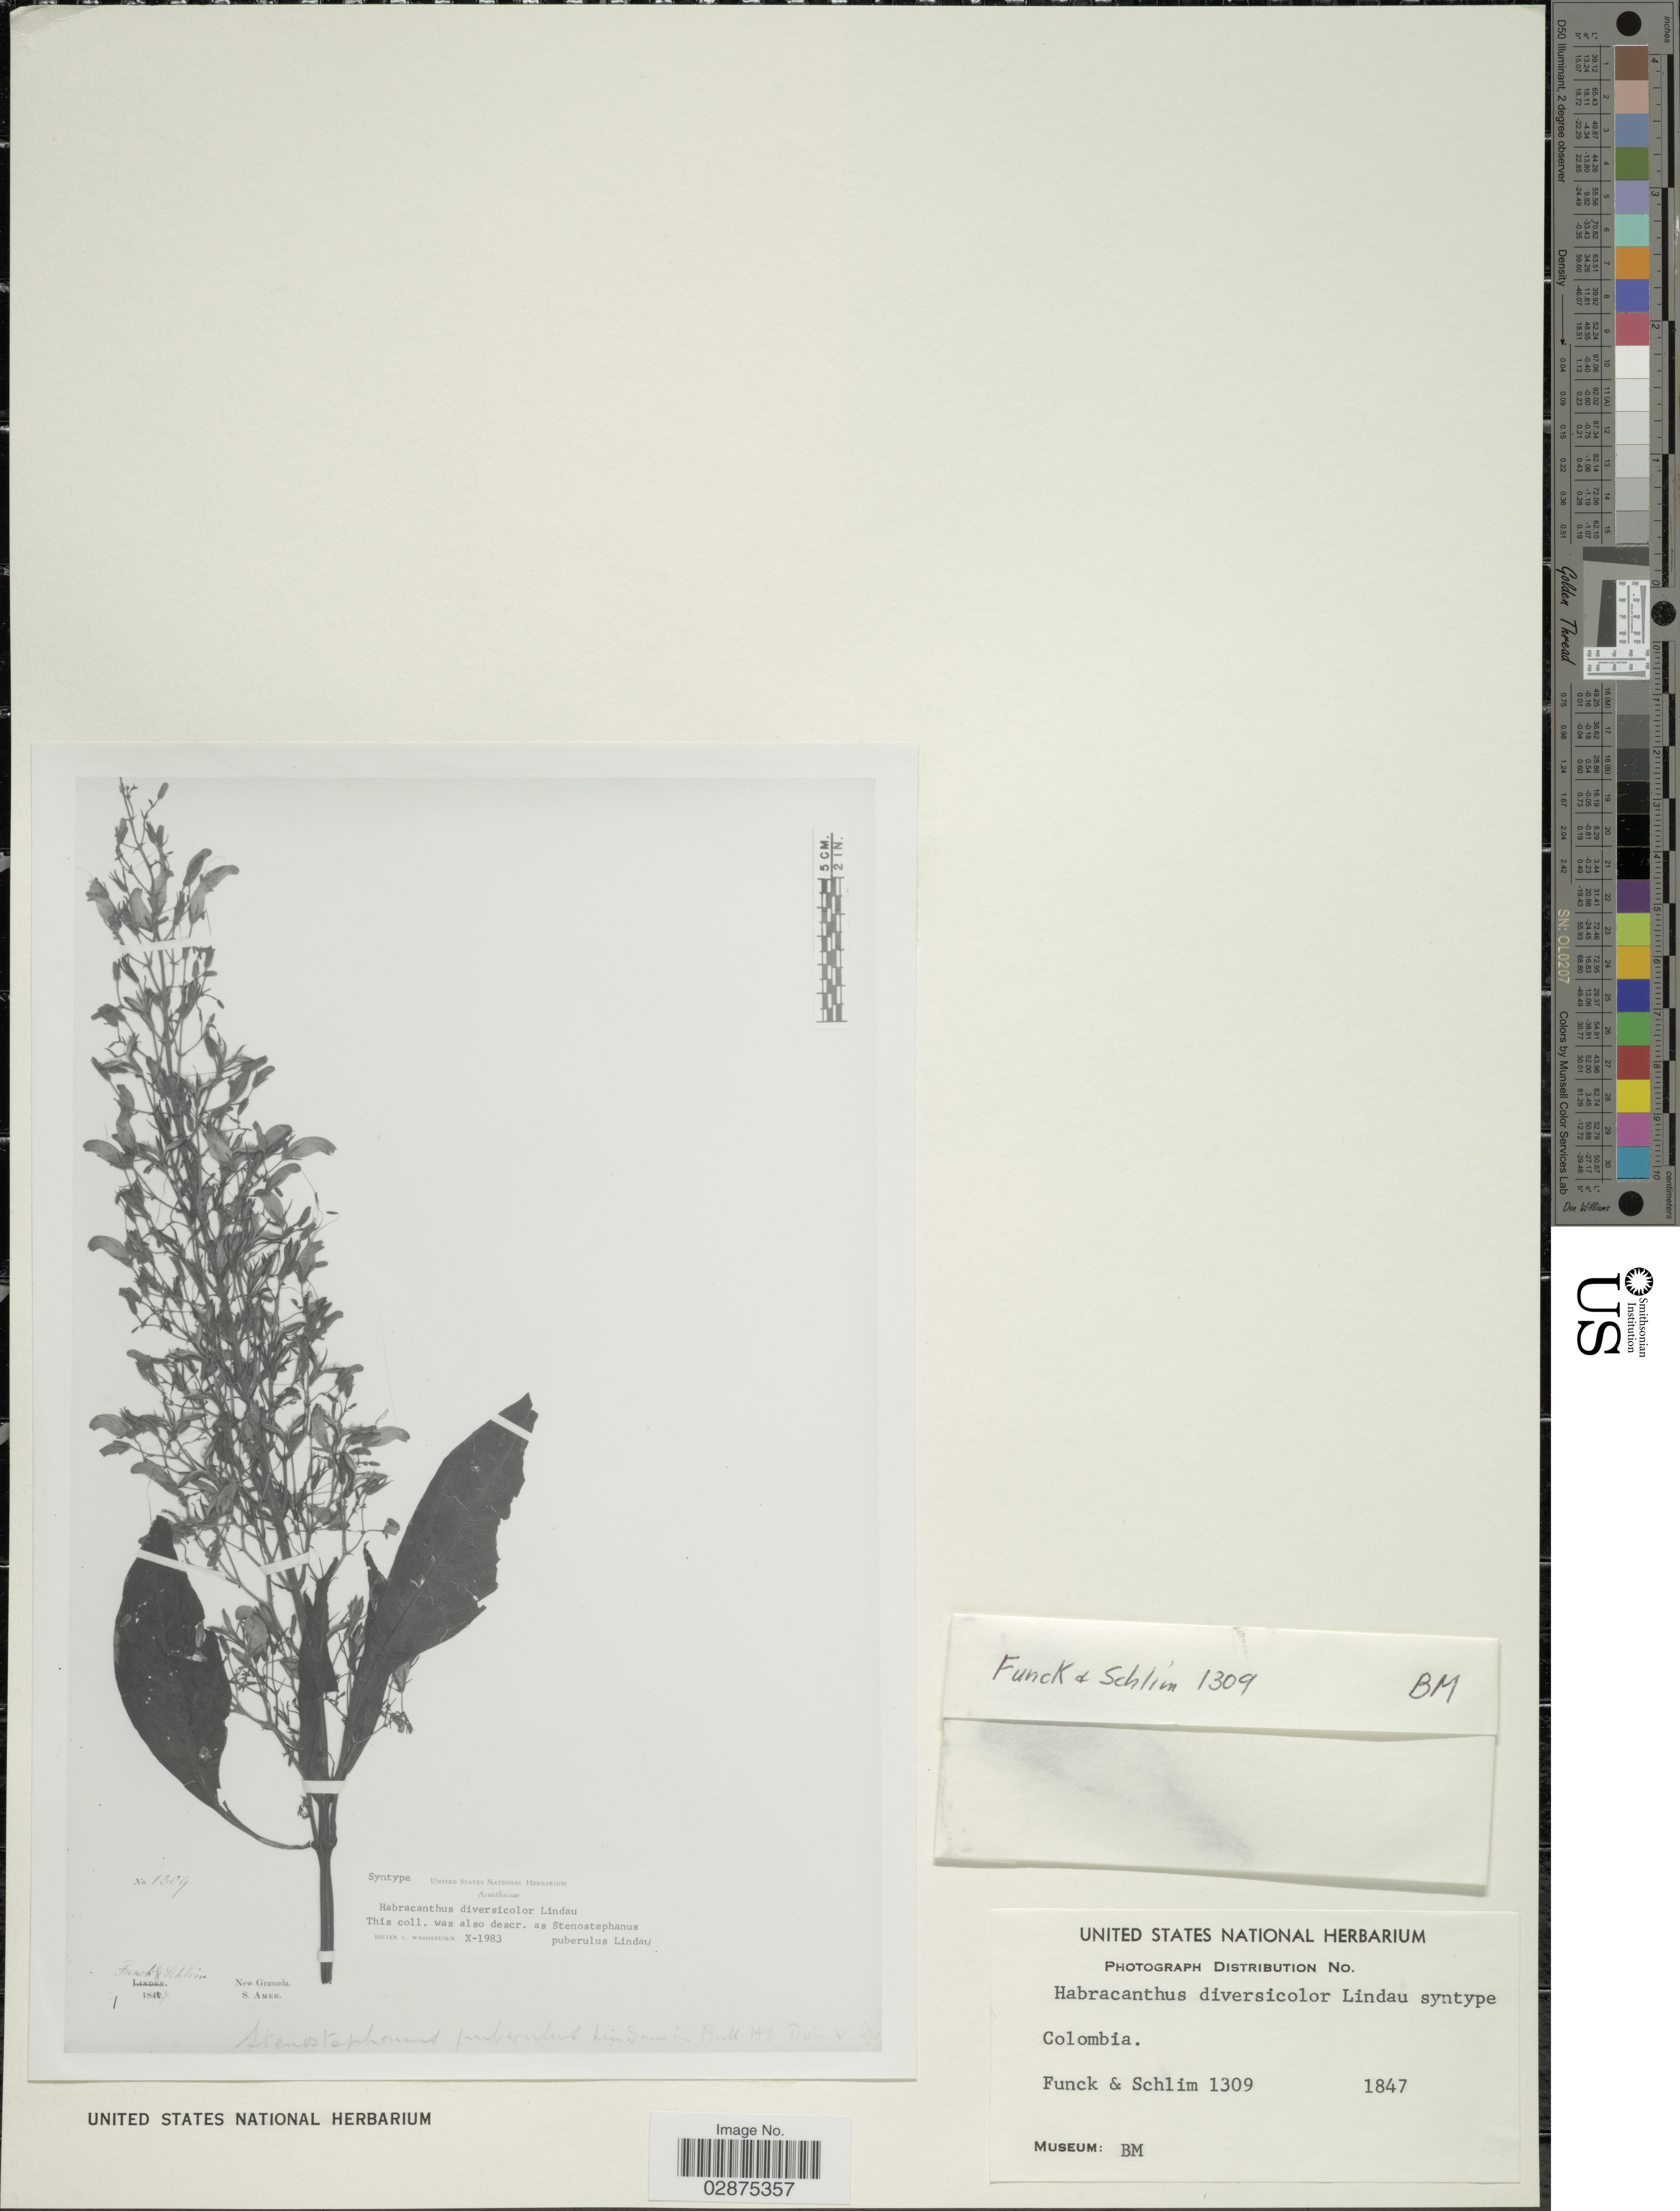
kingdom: Plantae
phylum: Tracheophyta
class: Magnoliopsida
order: Lamiales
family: Acanthaceae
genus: Stenostephanus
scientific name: Stenostephanus puberulus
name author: Lindau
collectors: -. Funck & Schlim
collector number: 1309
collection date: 1847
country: Colombia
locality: New Granada.